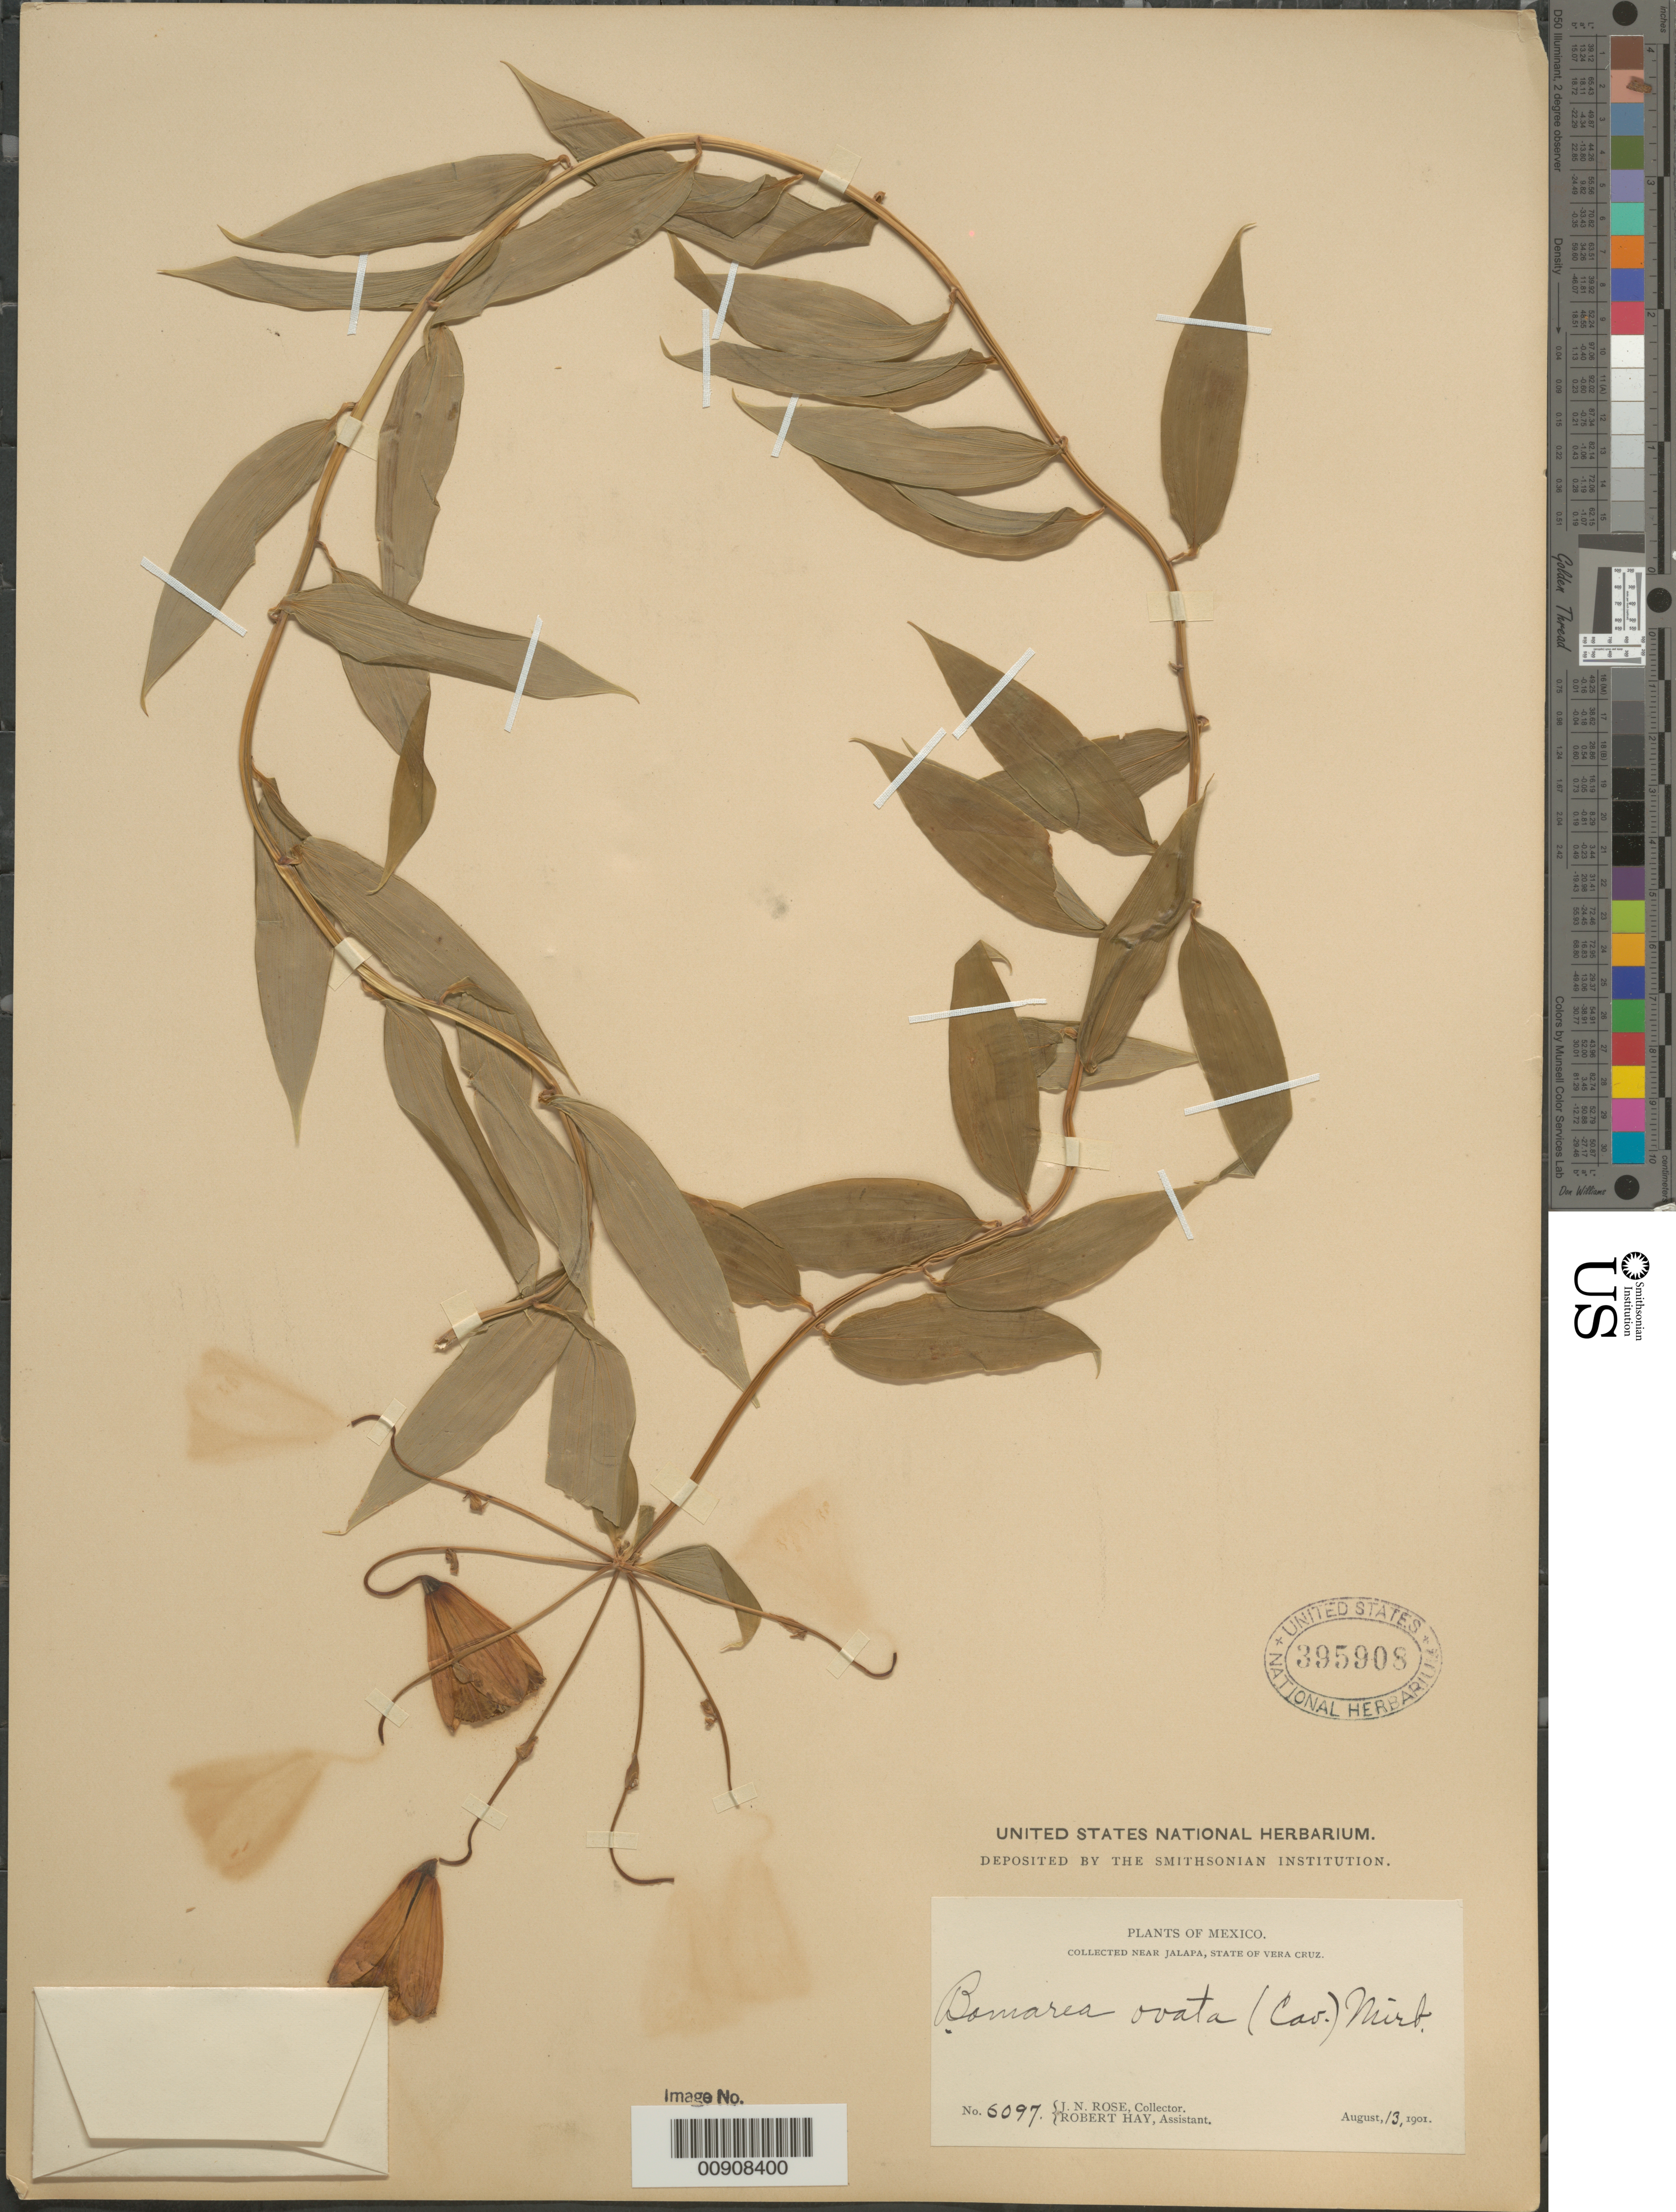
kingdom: Plantae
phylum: Tracheophyta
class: Liliopsida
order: Liliales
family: Alstroemeriaceae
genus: Bomarea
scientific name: Bomarea ovata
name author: (Cav.) Mirb.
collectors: J. N. Rose & R. Hay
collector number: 6097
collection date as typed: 13 Aug 1901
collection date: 1901-08-13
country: Mexico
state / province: Veracruz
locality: Near Jalapa, Veracruz.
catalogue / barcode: US 395908